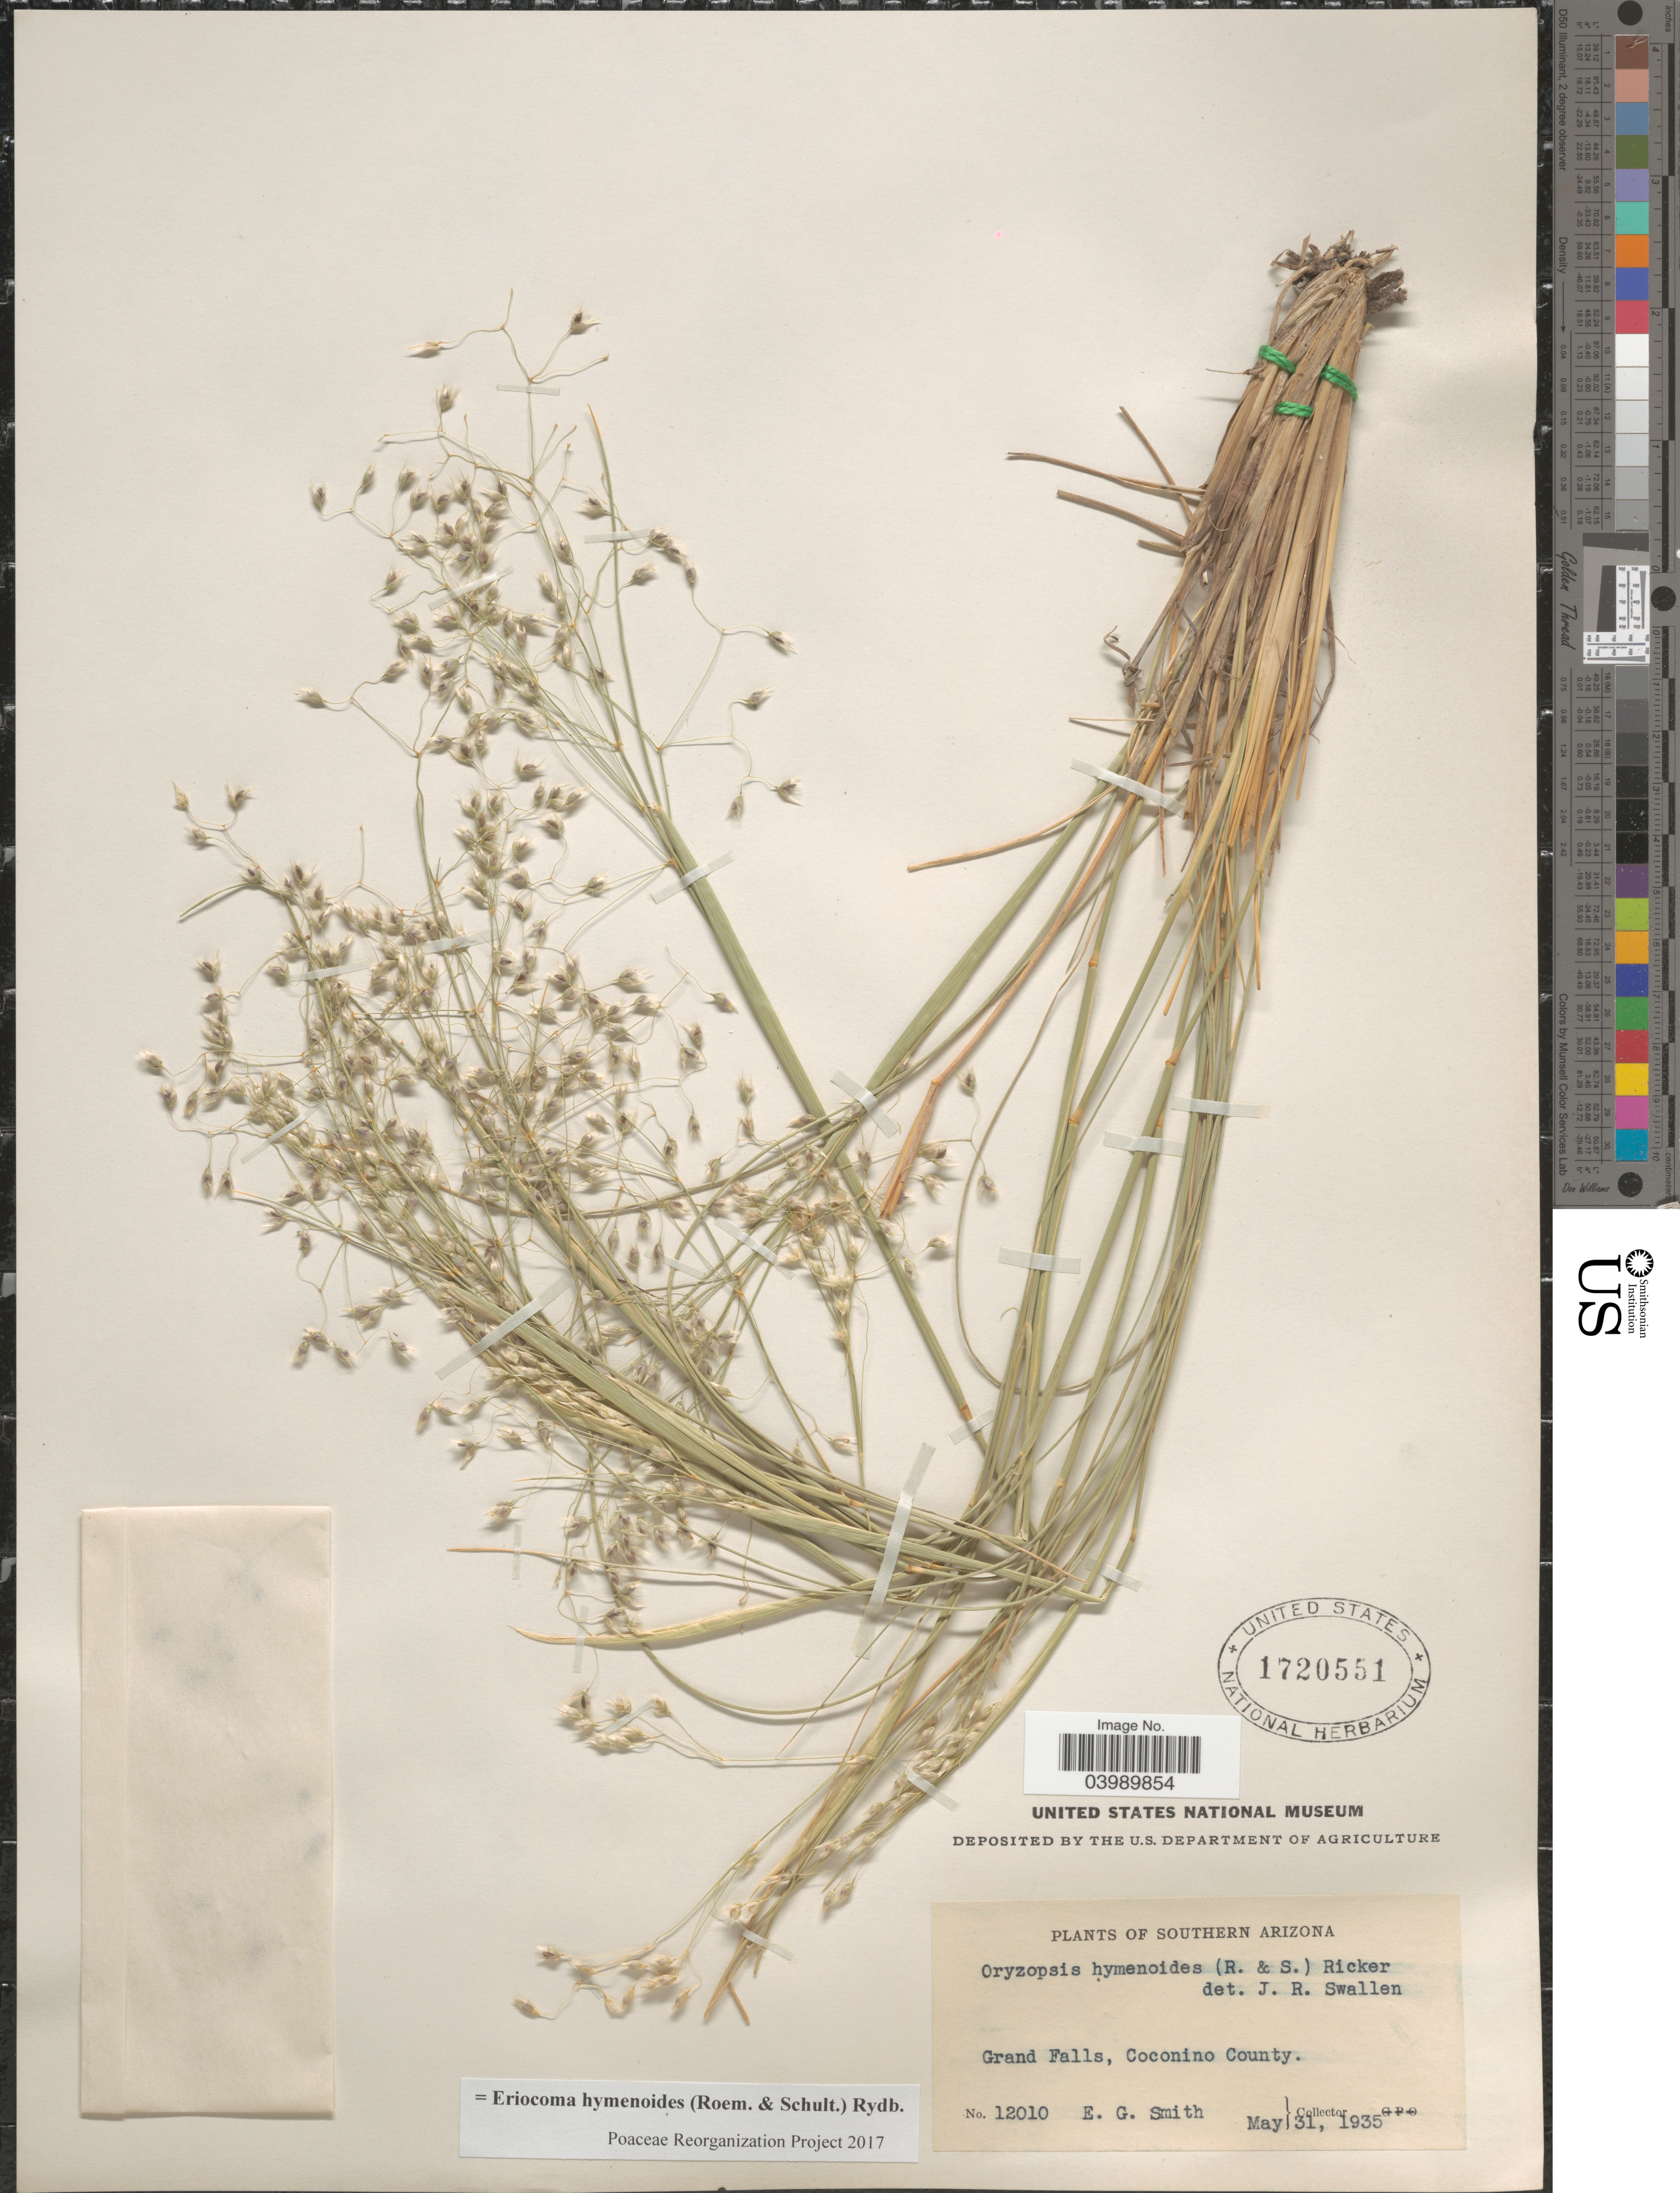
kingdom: Plantae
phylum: Tracheophyta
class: Liliopsida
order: Poales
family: Poaceae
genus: Eriocoma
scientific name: Eriocoma hymenoides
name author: (Roem. & Schult.) Rydb.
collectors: E. G. Smith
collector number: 12010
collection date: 1935-05-31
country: United States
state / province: Arizona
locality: Southern Arizona. Grand Falls, Coconino County.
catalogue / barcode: US 1720551